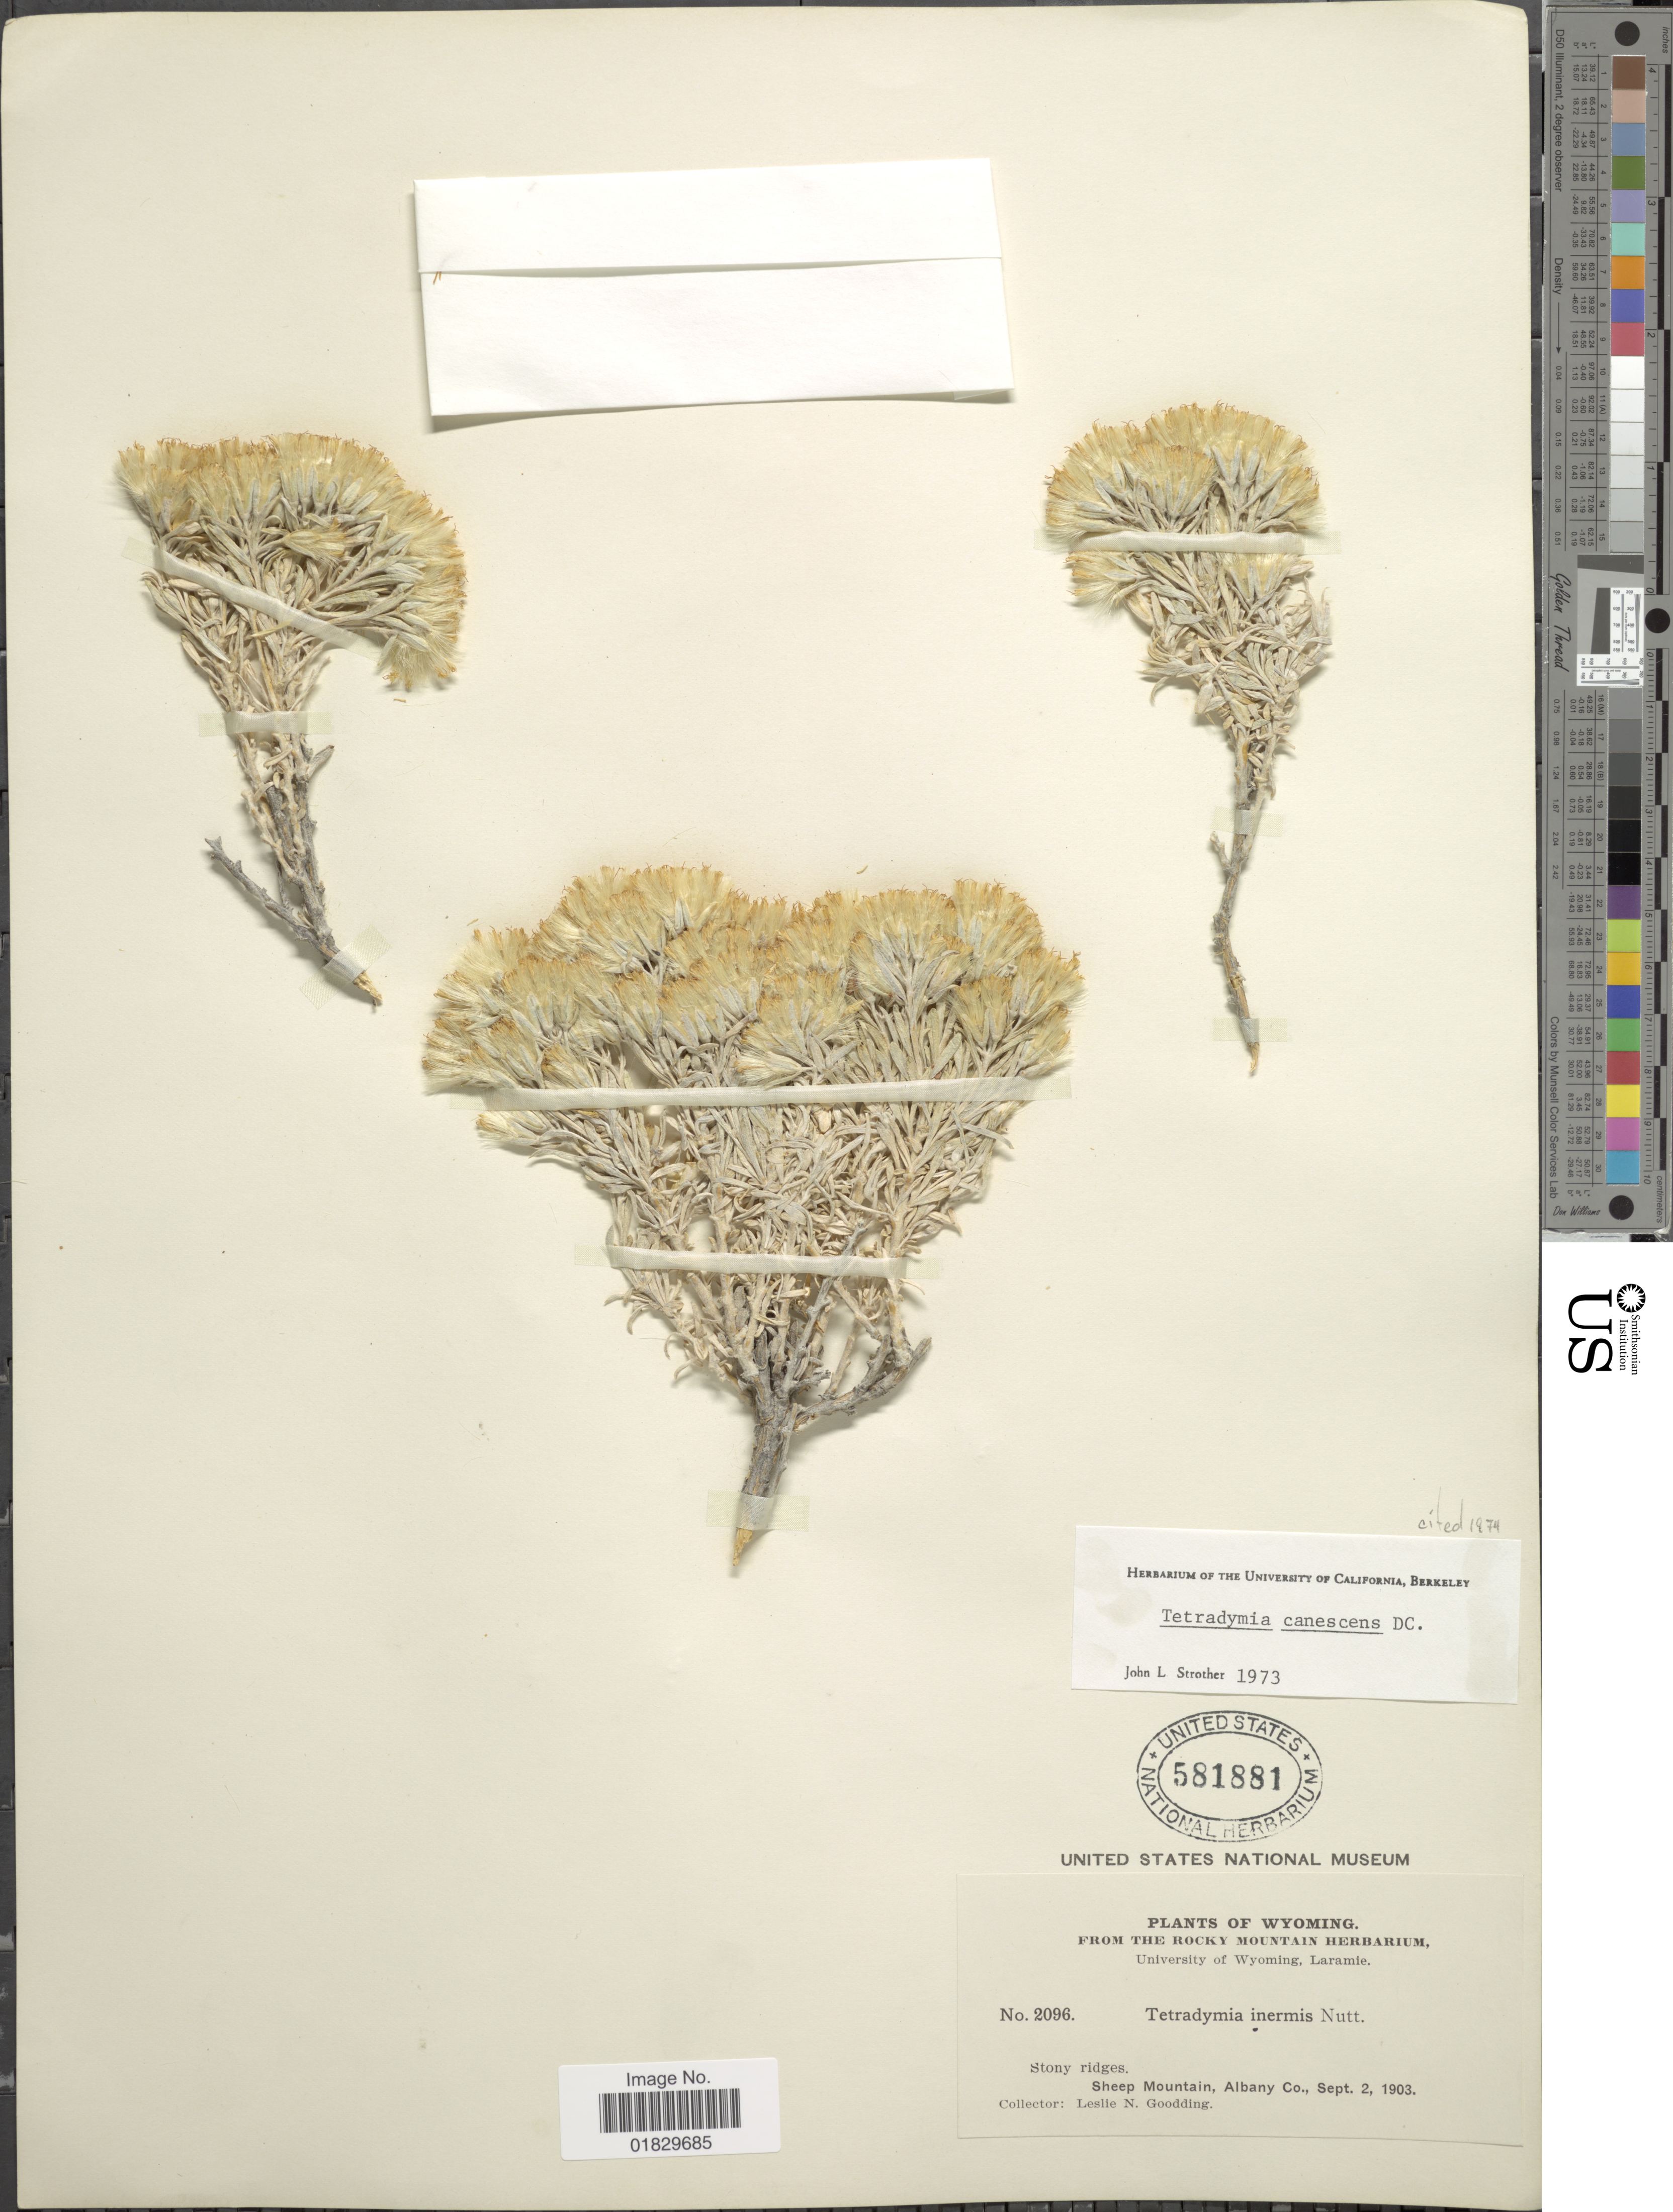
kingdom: Plantae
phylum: Tracheophyta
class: Magnoliopsida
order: Asterales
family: Asteraceae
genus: Tetradymia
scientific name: Tetradymia canescens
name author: DC.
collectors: L. N. Goodding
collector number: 2096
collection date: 1903-09-02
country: United States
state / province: Wyoming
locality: Stony ridges. Sheep Mountain, Albany Co.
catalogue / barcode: US 581881